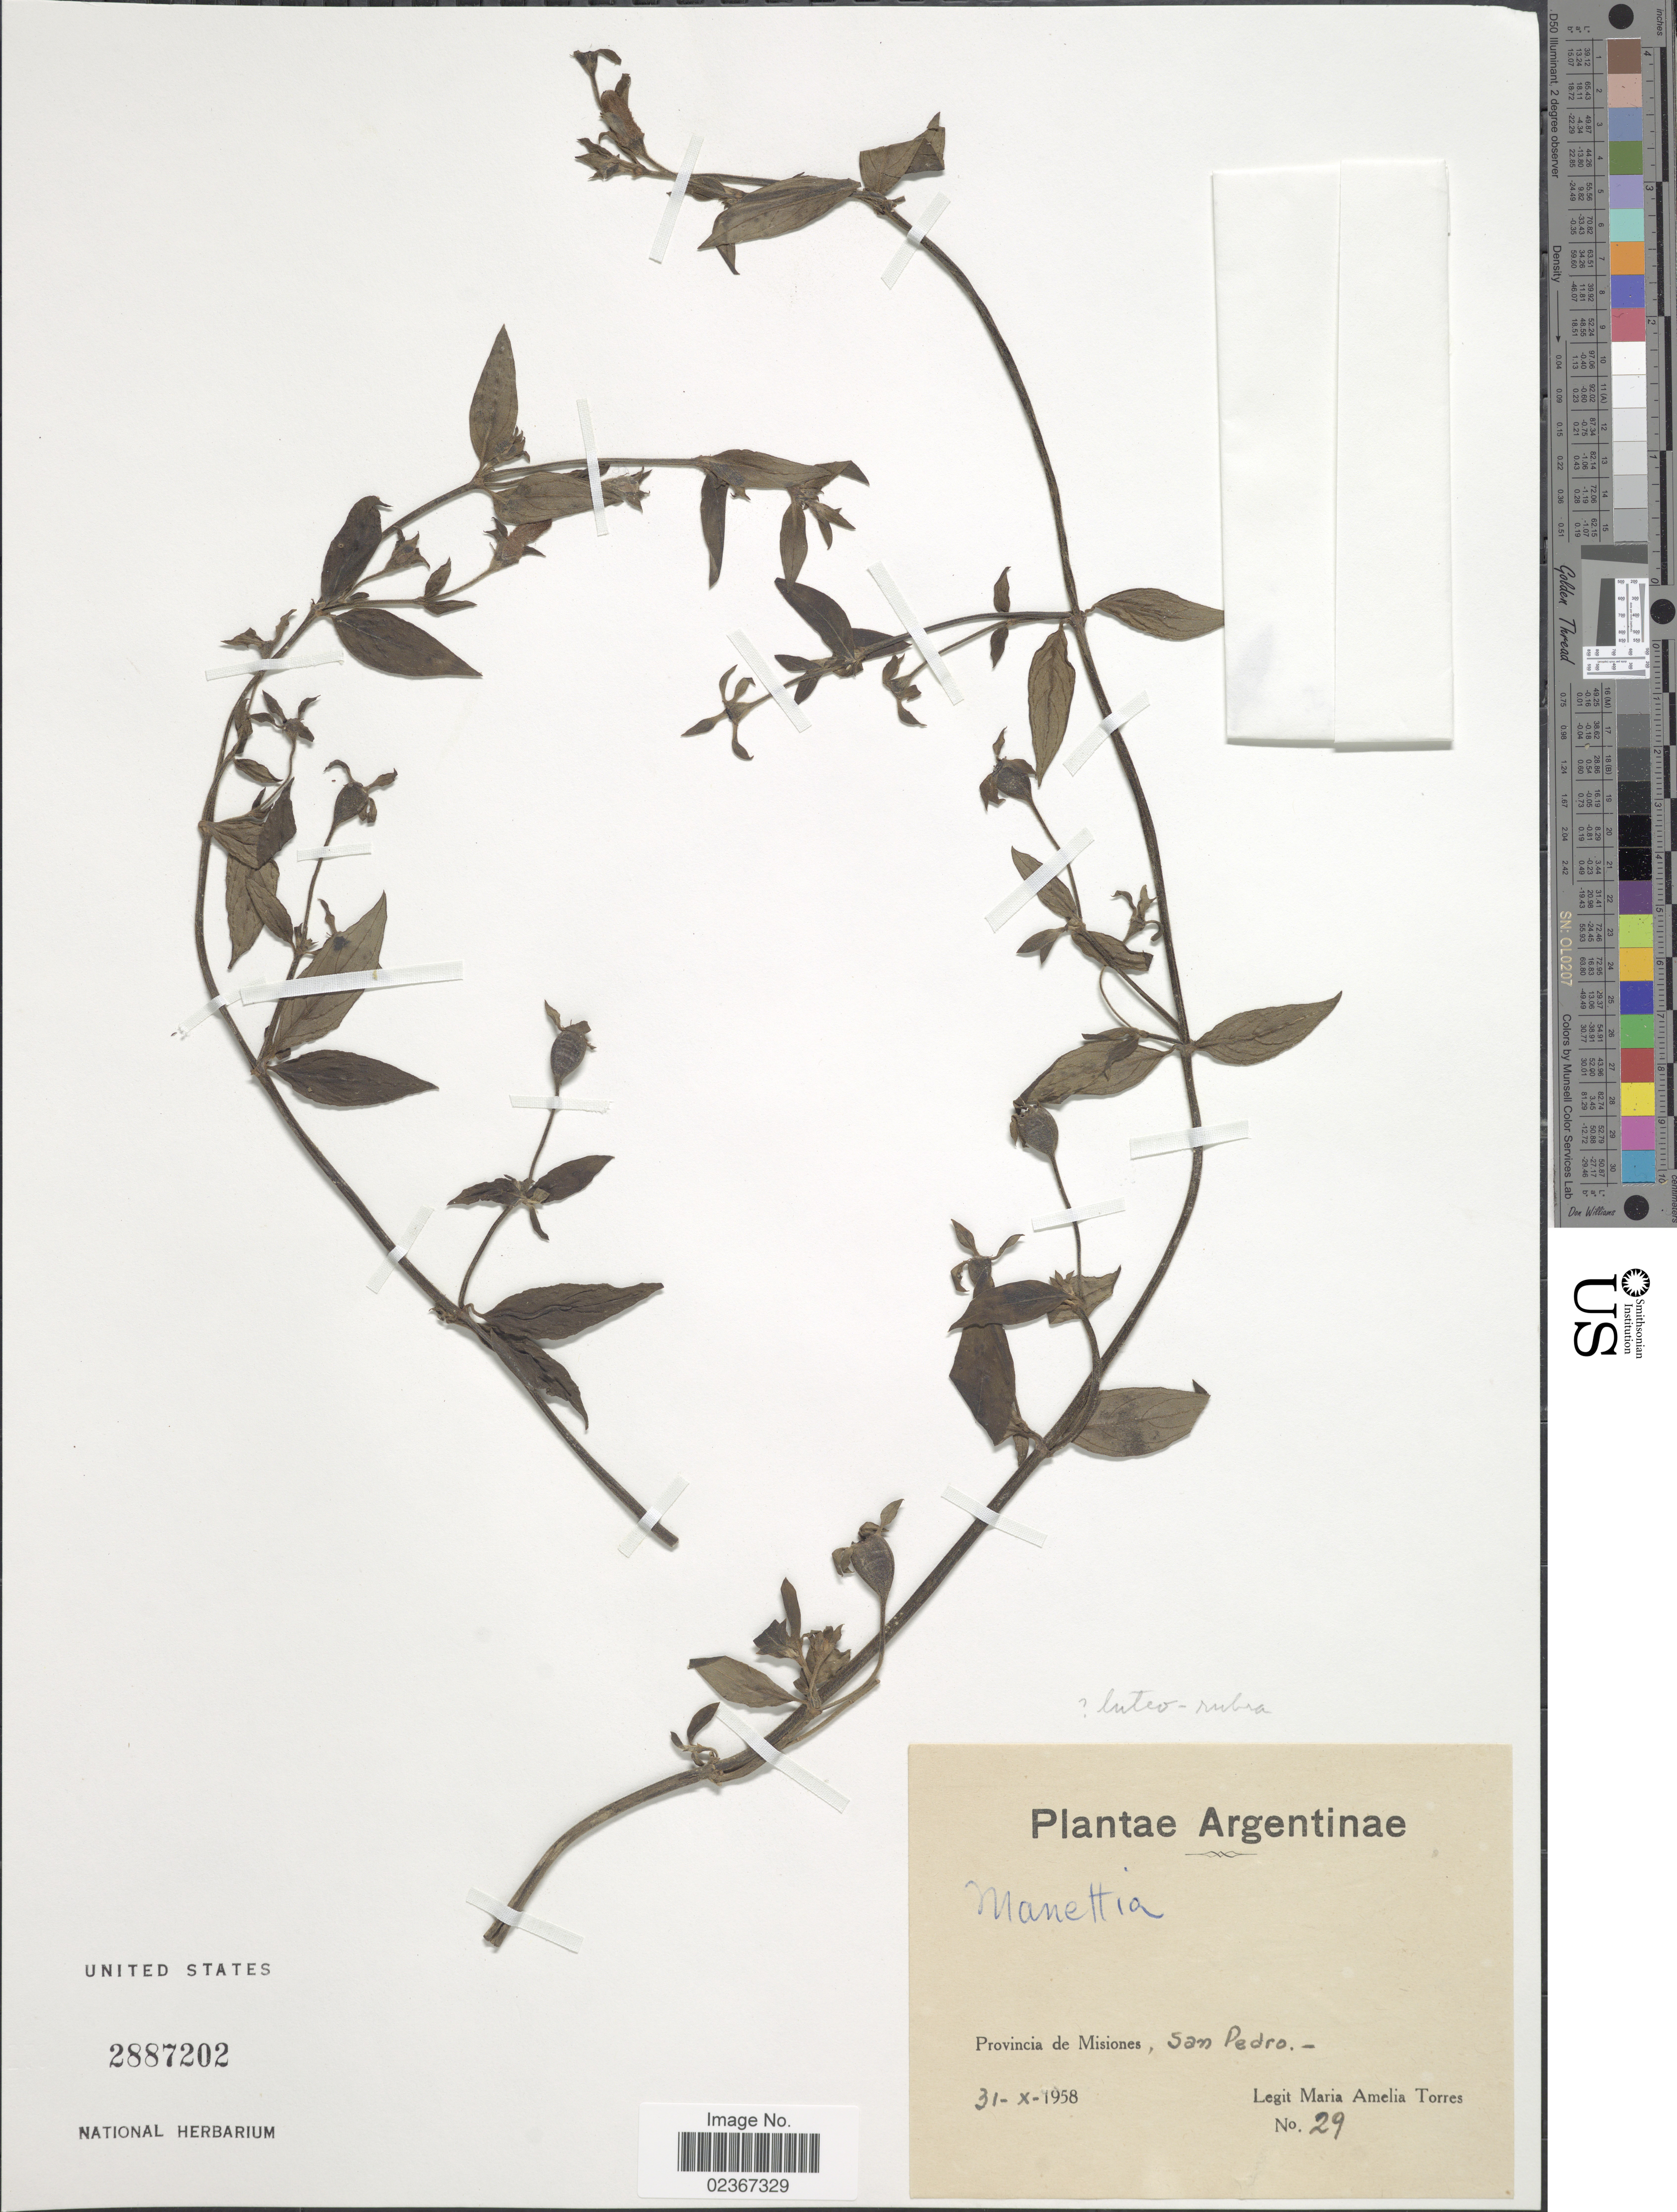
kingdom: Plantae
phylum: Tracheophyta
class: Magnoliopsida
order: Gentianales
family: Rubiaceae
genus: Manettia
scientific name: Manettia luteorubra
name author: (Vell.) Benth.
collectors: M. Torres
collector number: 29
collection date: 1958-10-31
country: Argentina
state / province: Misiones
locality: Provincia de Misiones, San Pedro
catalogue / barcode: US 2887202